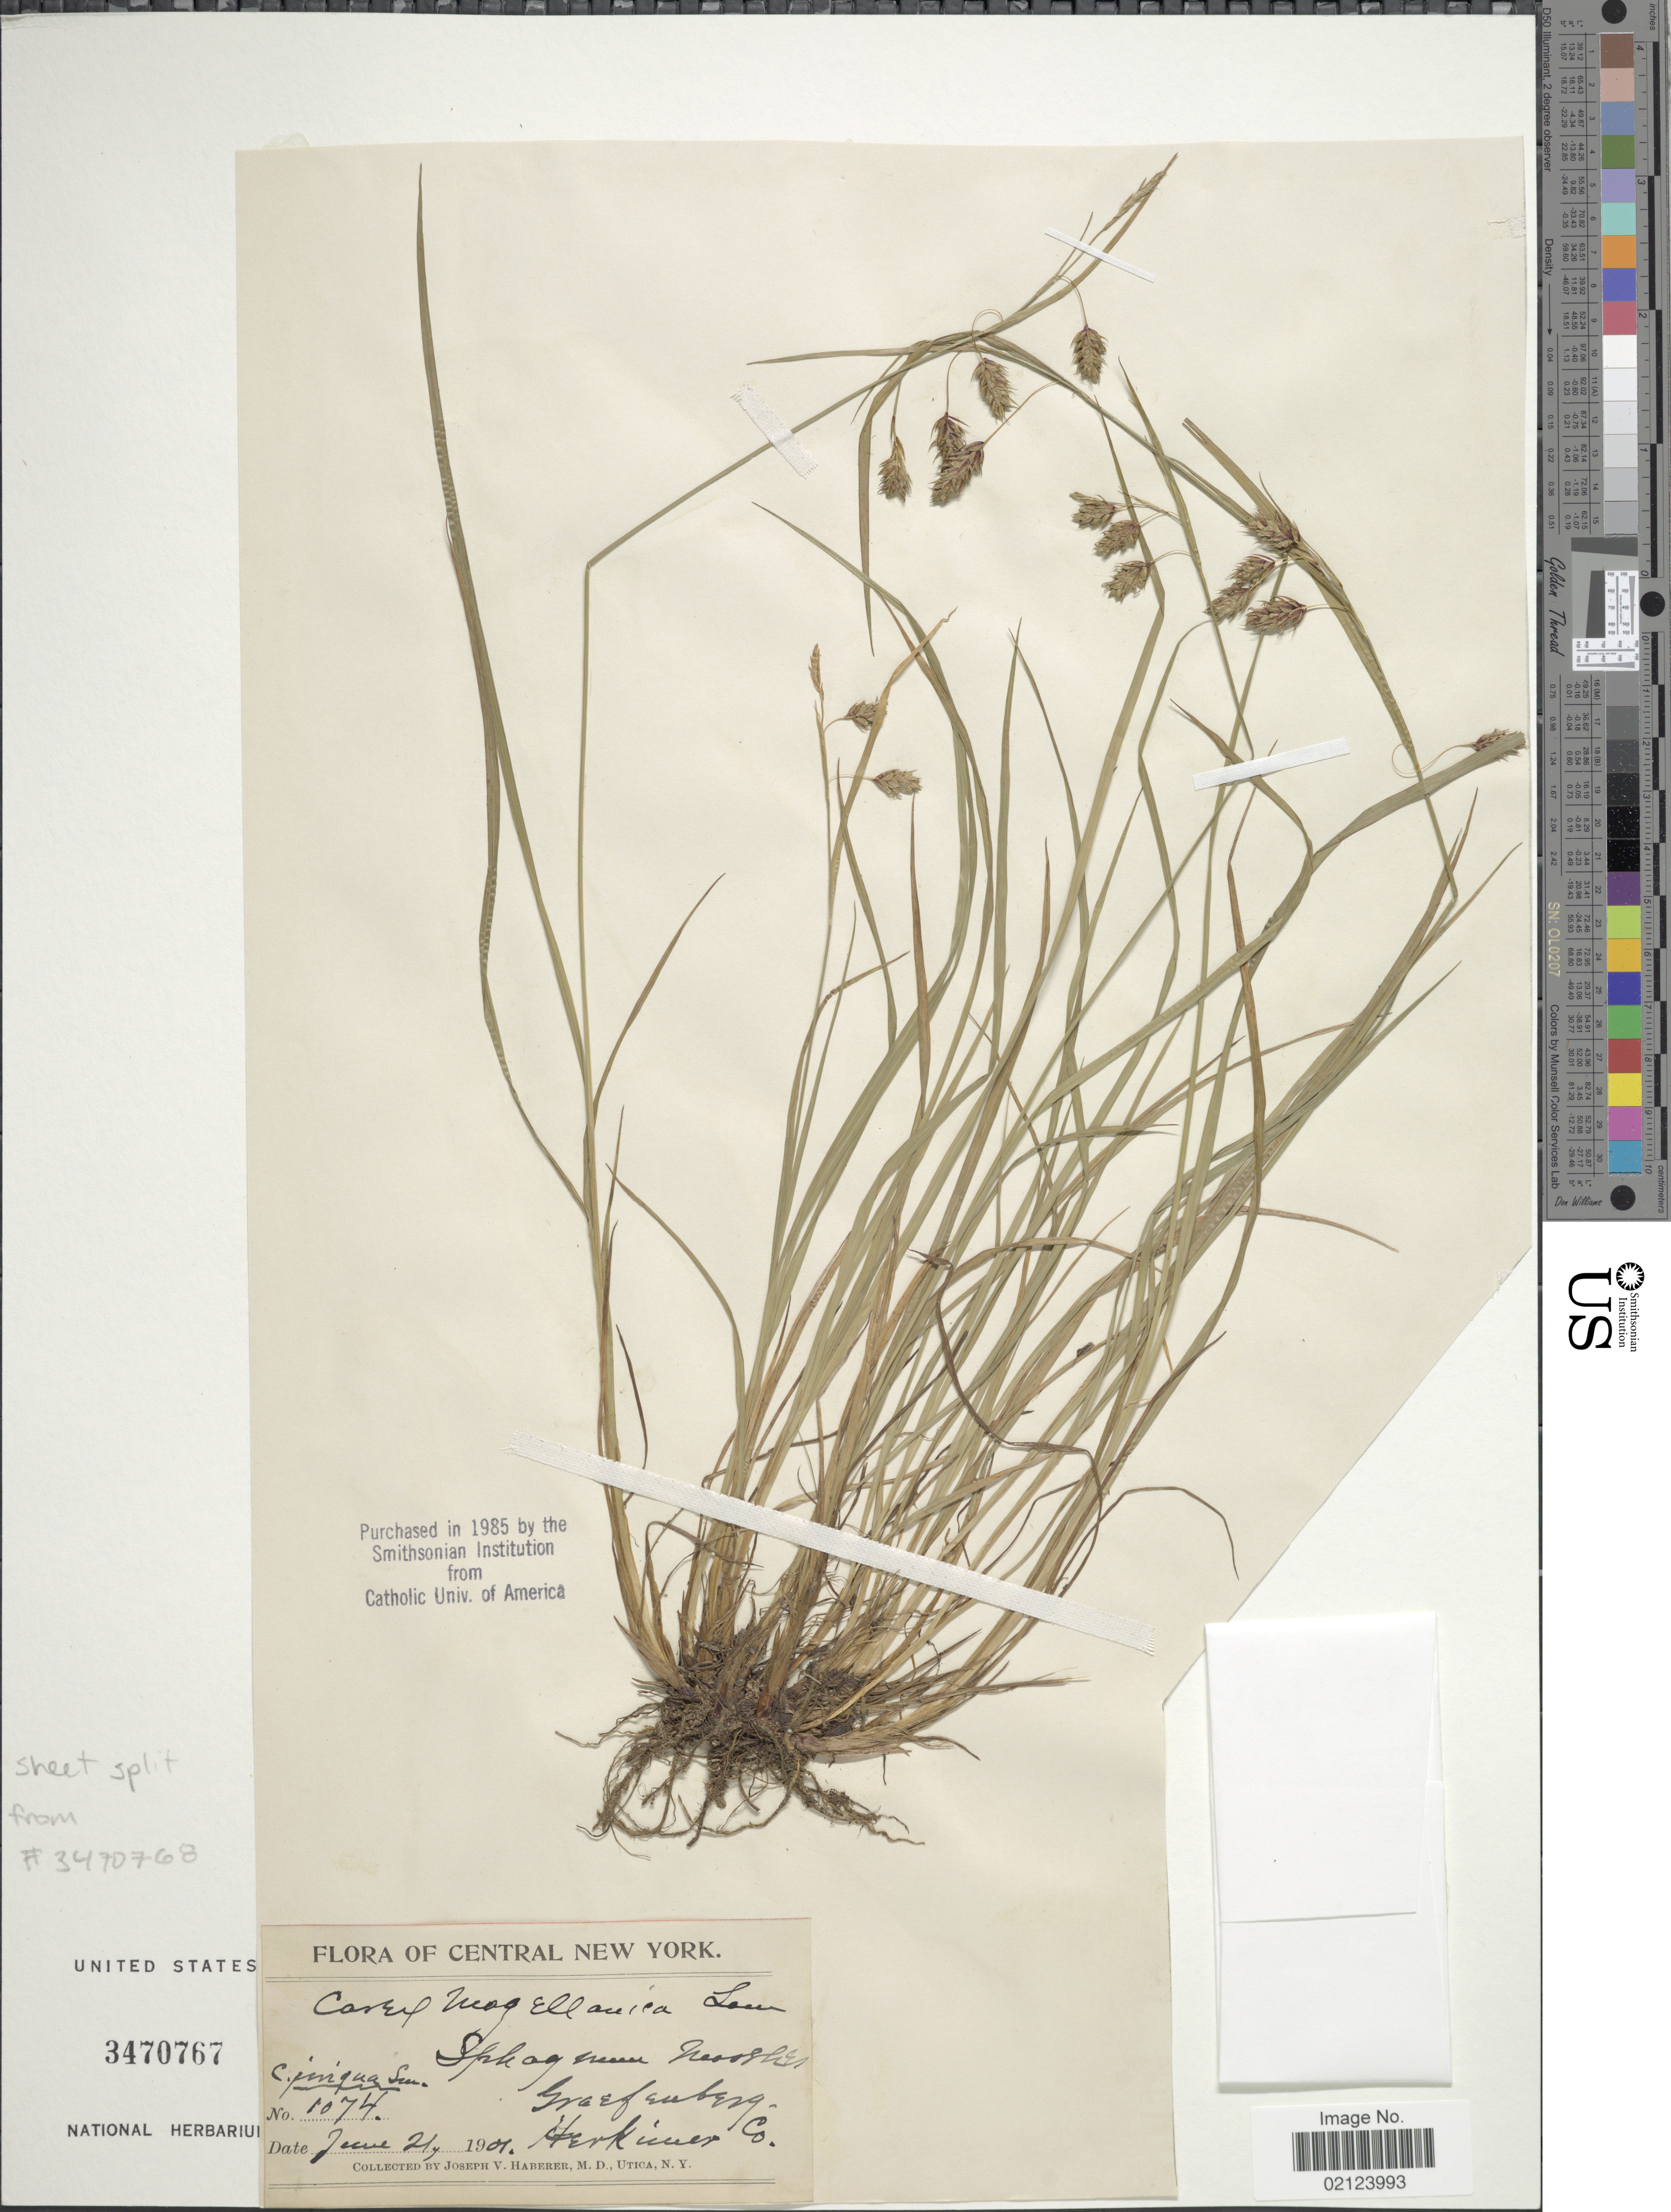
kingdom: Plantae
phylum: Tracheophyta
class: Liliopsida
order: Poales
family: Cyperaceae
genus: Carex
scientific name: Carex magellanica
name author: Lam.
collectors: J. V. Haberer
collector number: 1074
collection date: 1901-06-21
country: United States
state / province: New York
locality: Central New York. Greafenberg, Herkimer Co.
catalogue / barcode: US 3470767